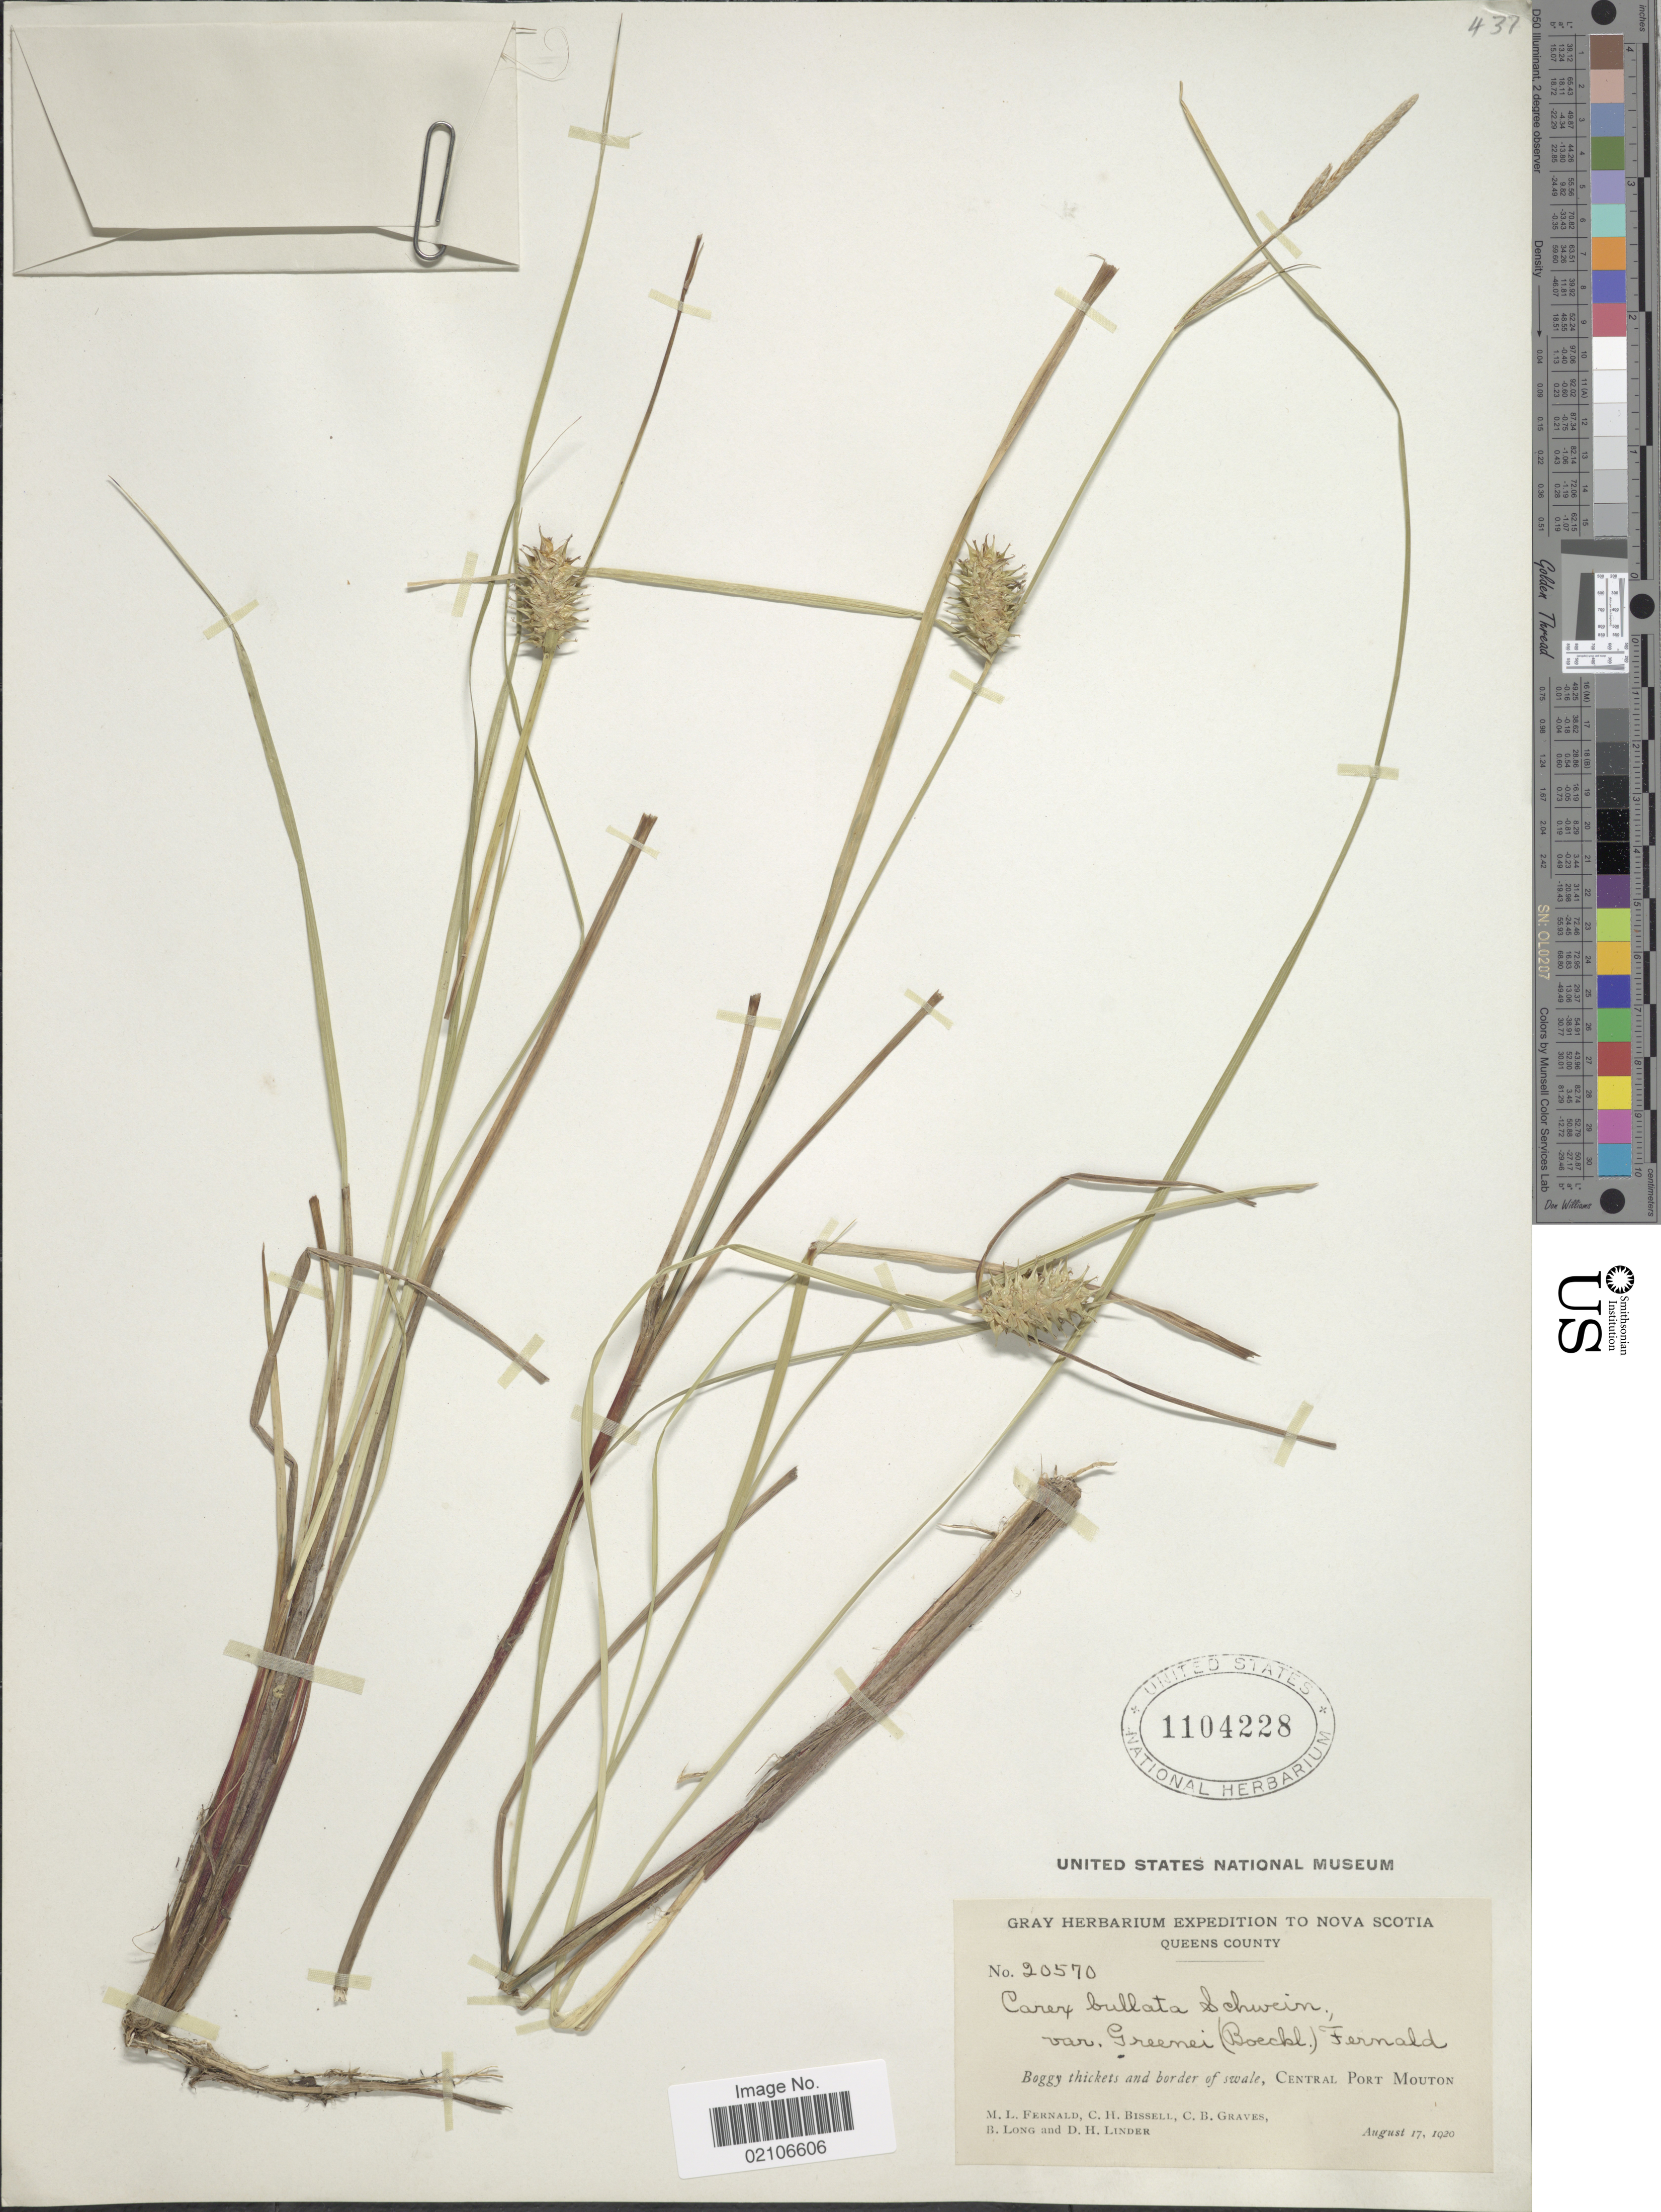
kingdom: Plantae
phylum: Tracheophyta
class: Liliopsida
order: Poales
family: Cyperaceae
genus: Carex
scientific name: Carex bullata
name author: Schkuhr ex Willd.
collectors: M. L. Fernald, C. Bissell, C. Graves, B. Long & D. Linder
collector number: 20570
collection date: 1920-08-17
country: Canada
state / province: Nova Scotia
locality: Queens County, Boggy thickets and border of swale, Central Port Mouton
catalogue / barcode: US 1104228